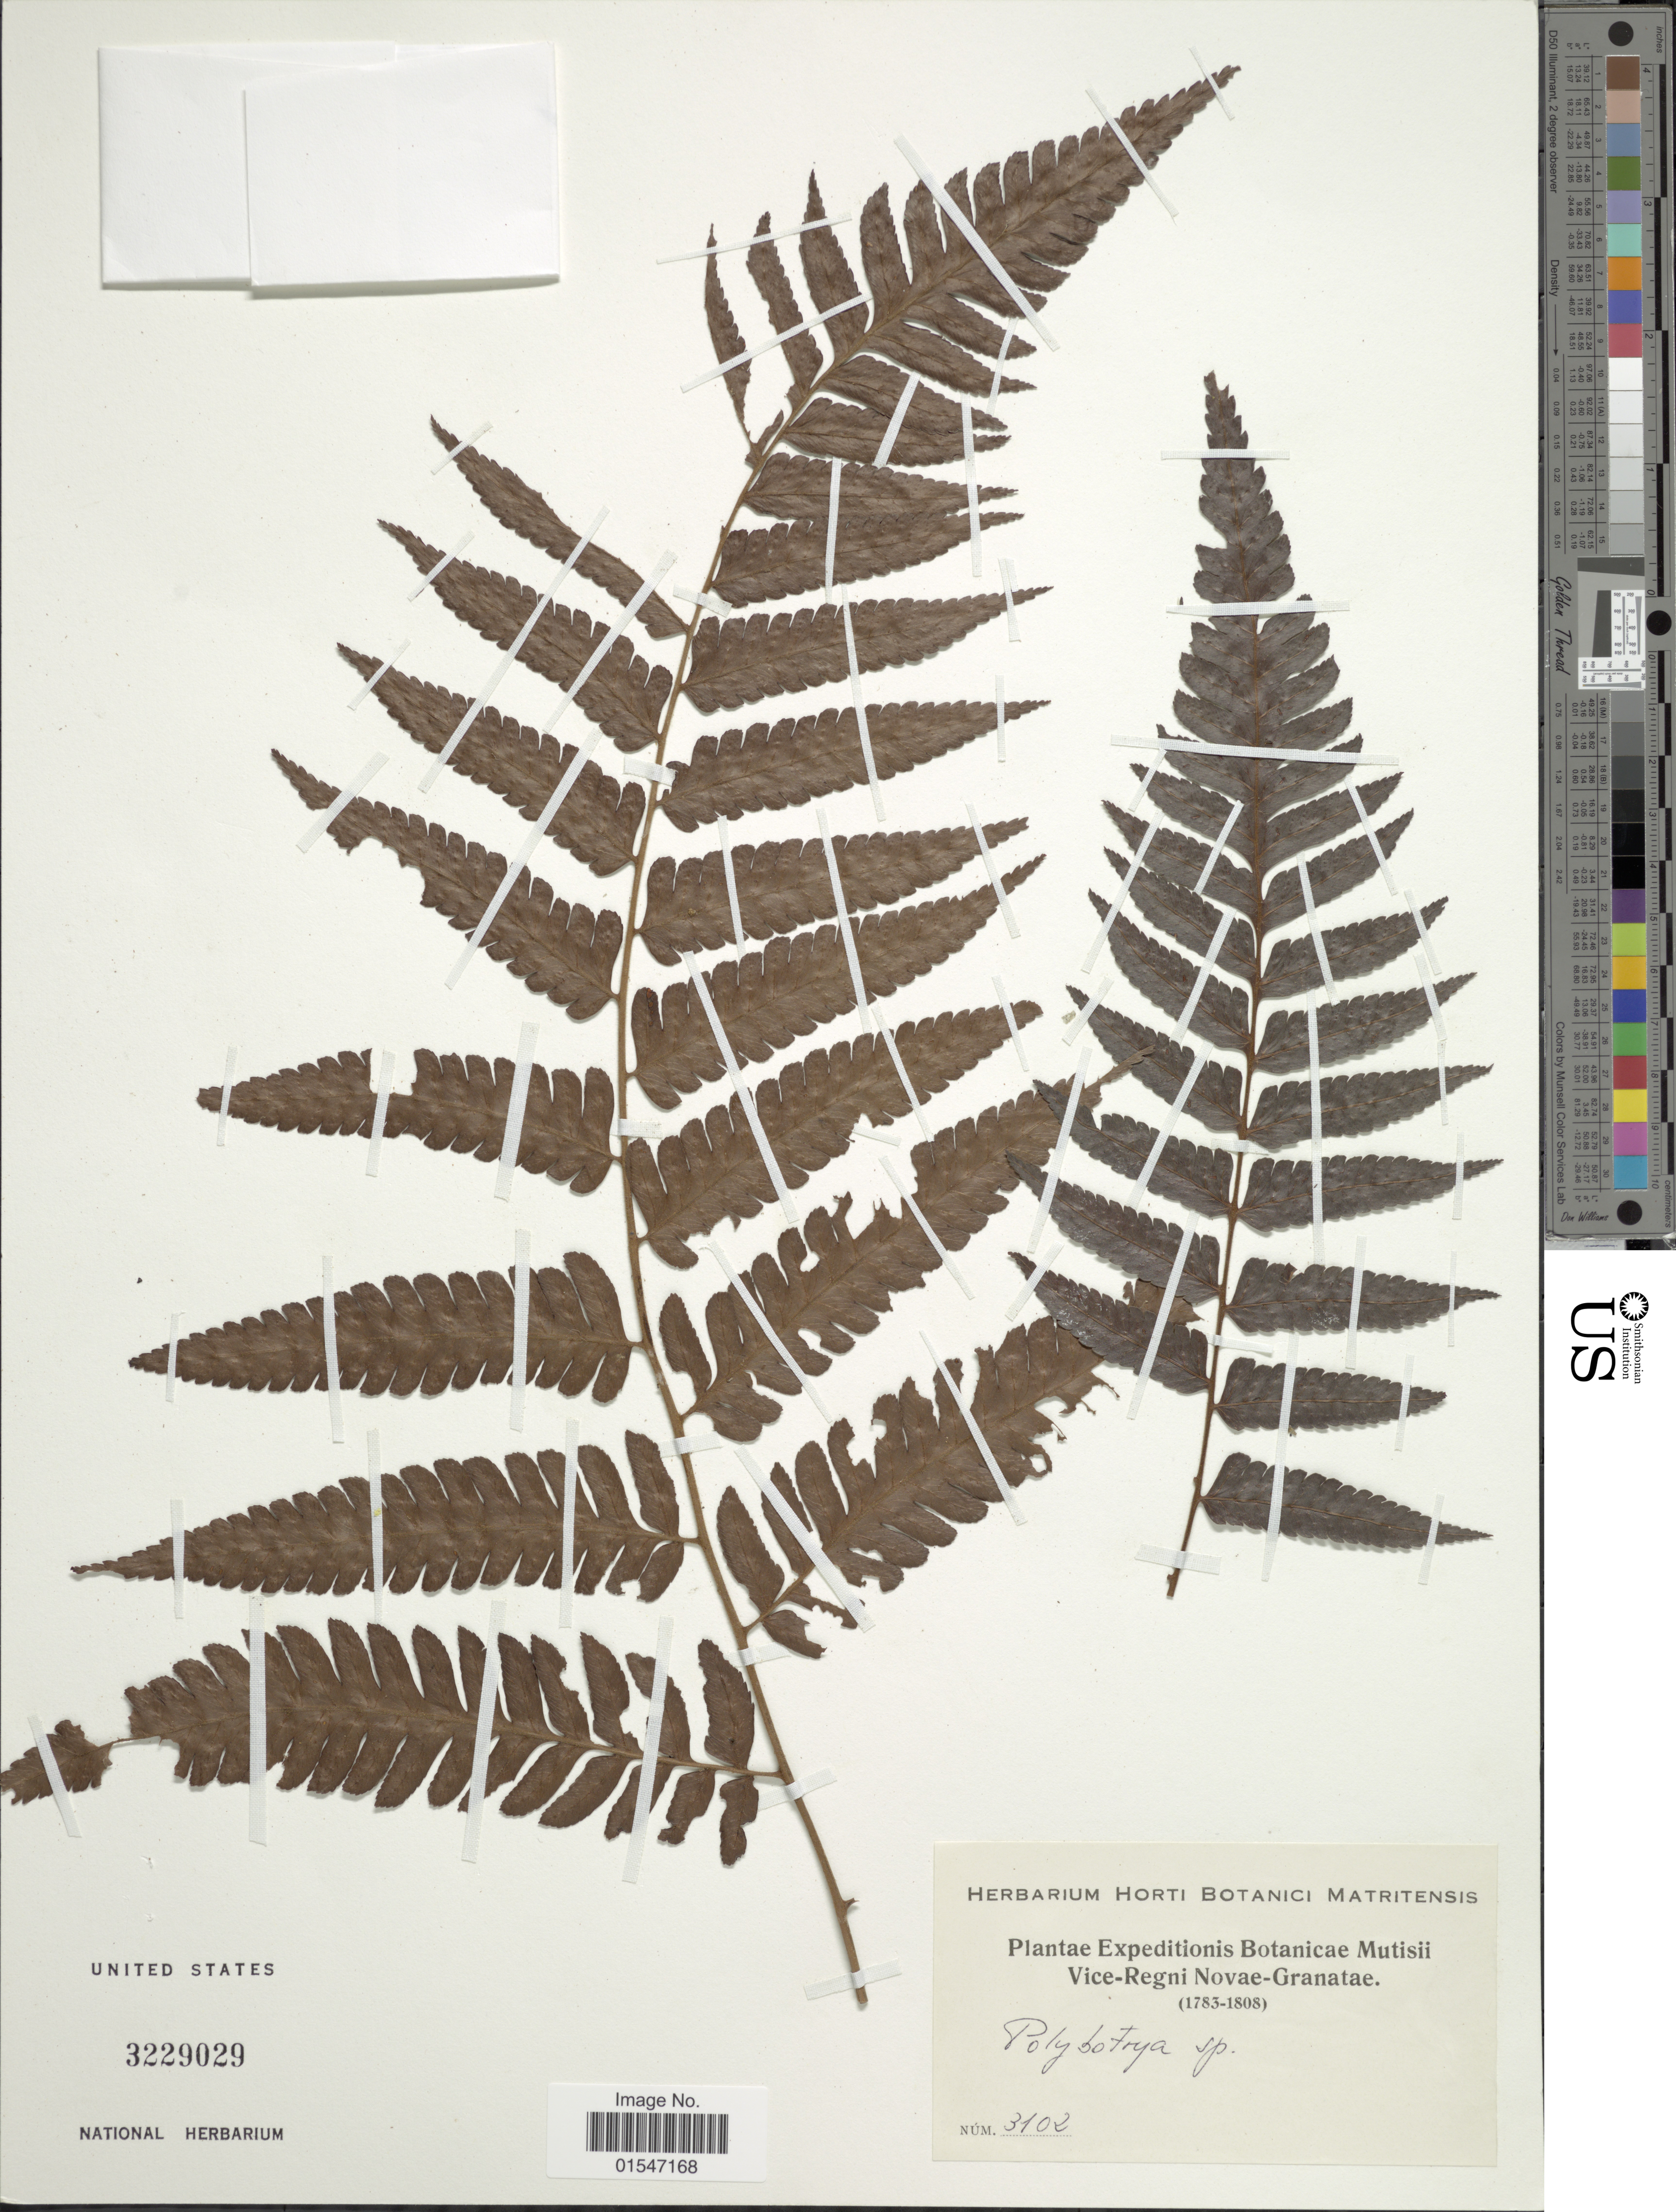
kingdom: Plantae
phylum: Tracheophyta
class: Polypodiopsida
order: Polypodiales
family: Dryopteridaceae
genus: Polybotrya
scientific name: Polybotrya caudata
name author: Kunze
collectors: Mutisii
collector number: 3102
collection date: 1783/1808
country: Colombia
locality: Vice-Regni Novae-Granatae.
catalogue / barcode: US 3229029